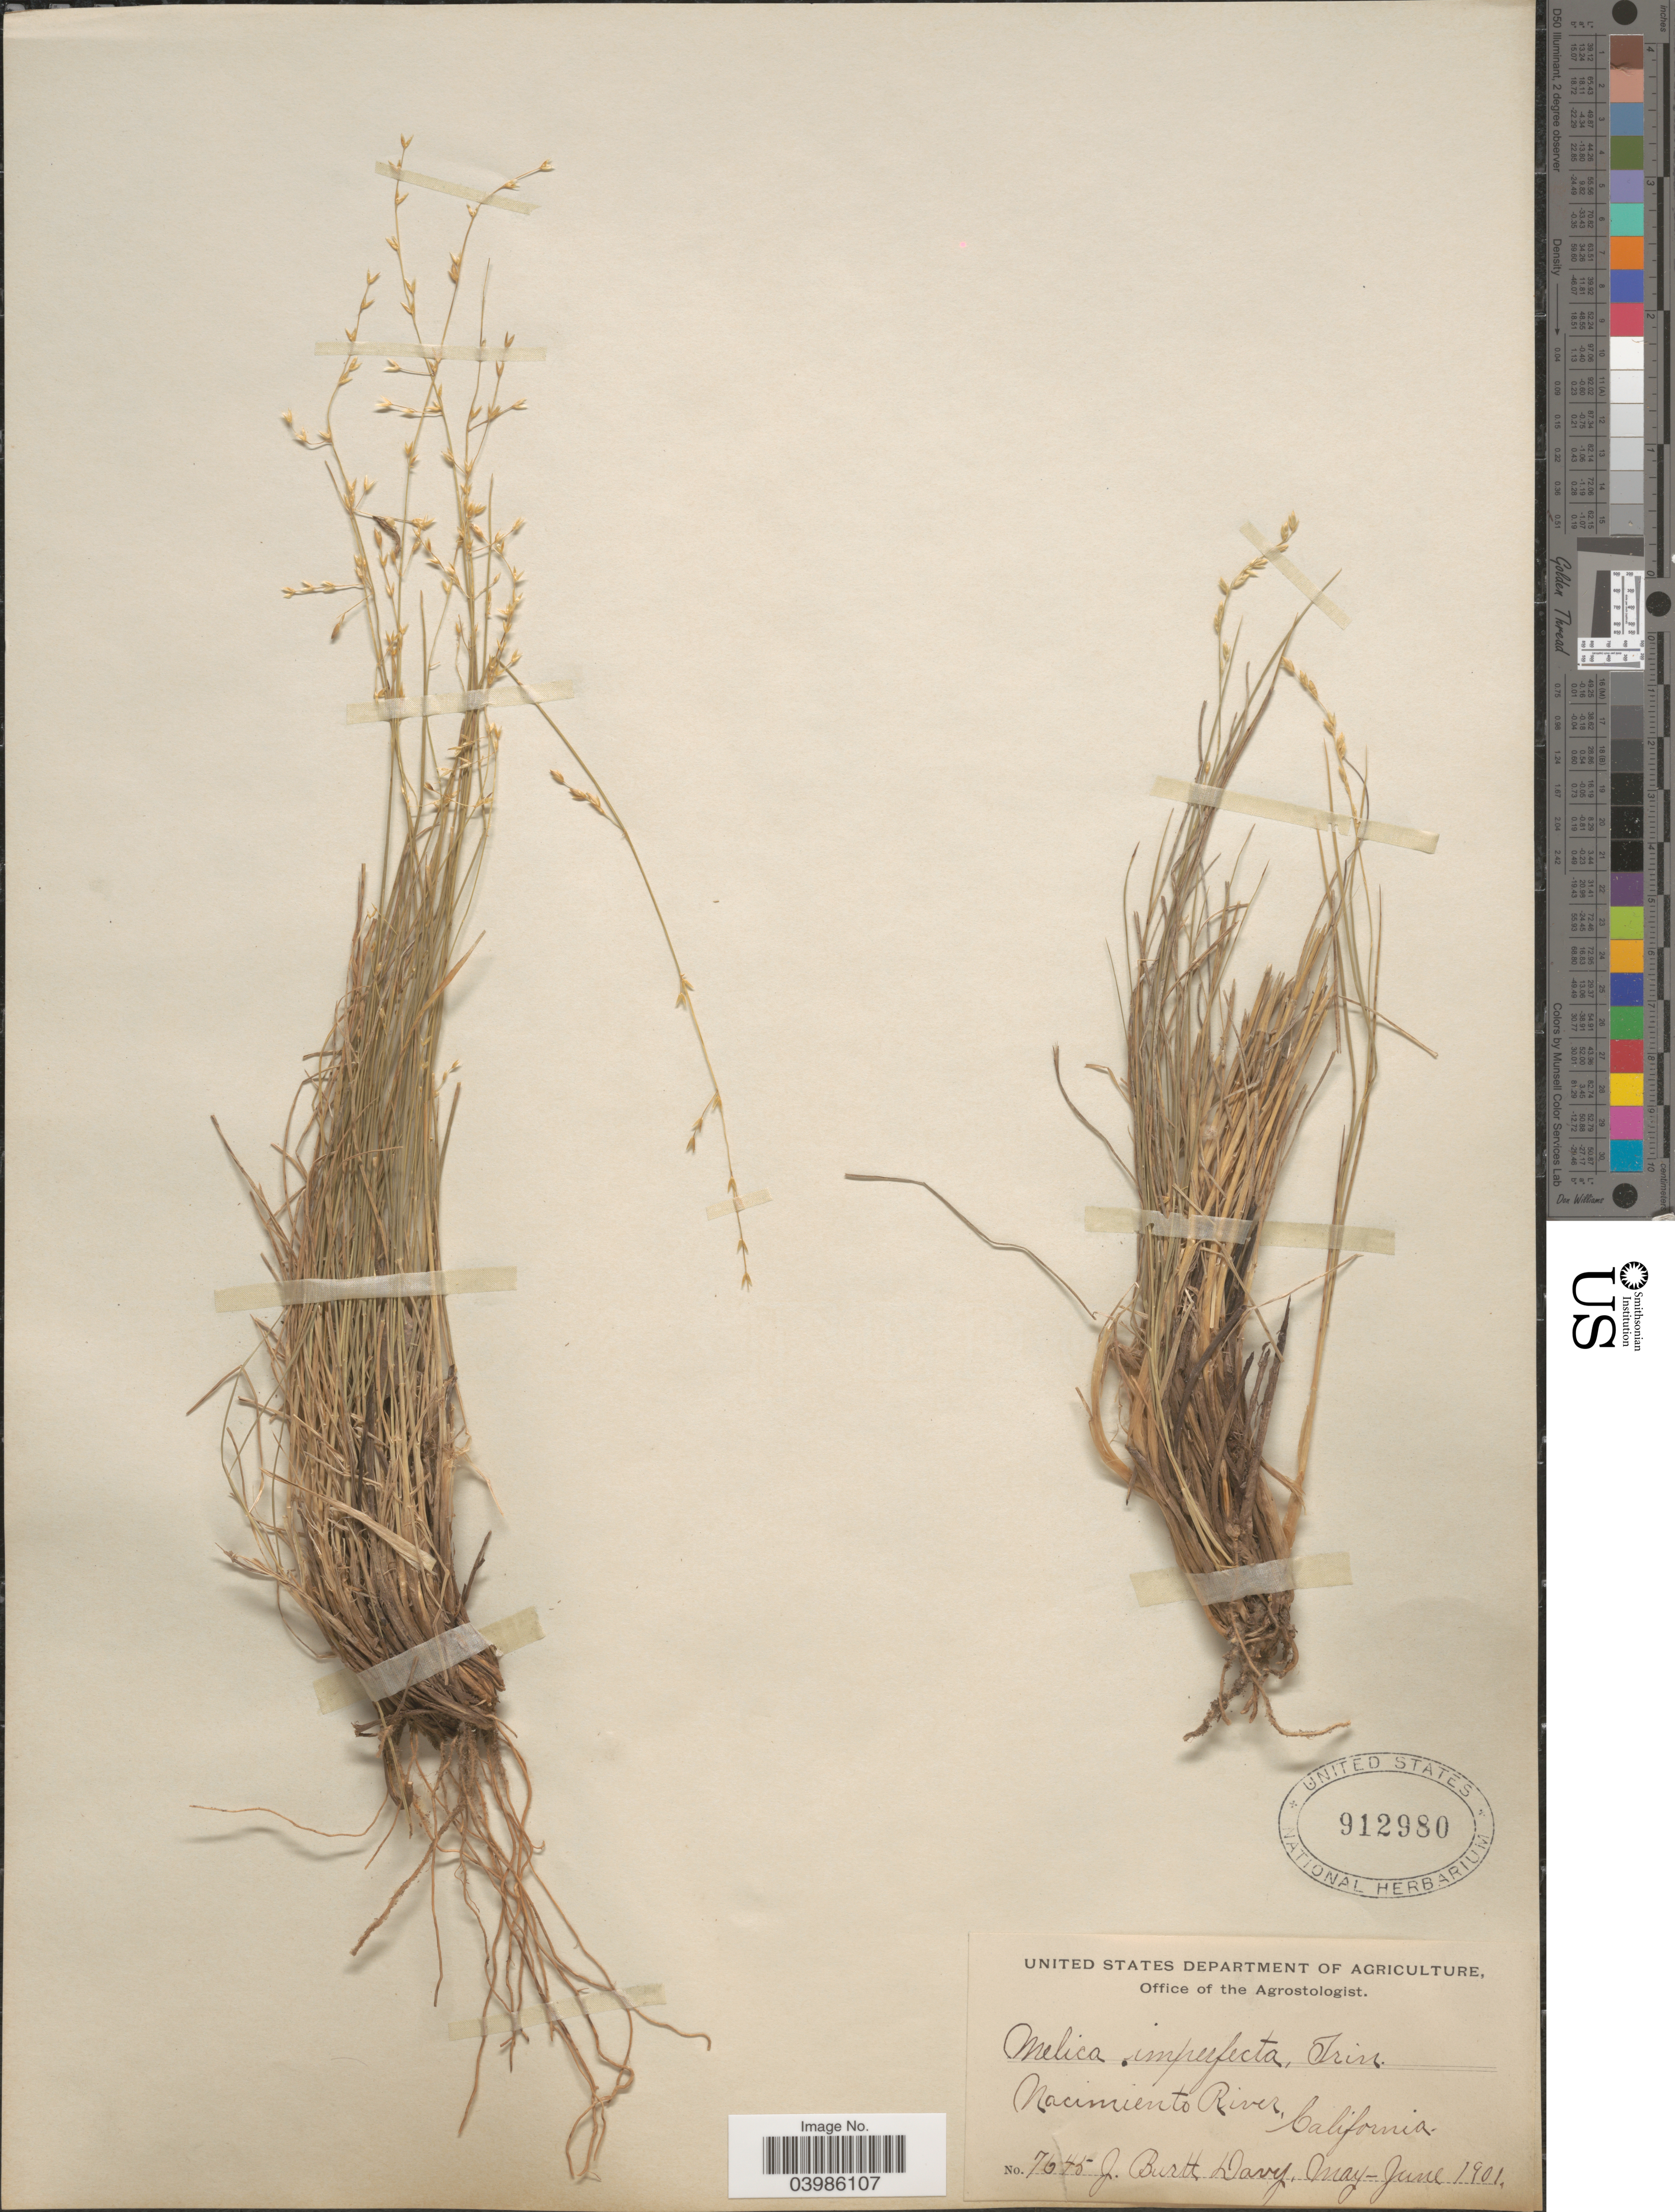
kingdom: Plantae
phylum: Tracheophyta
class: Liliopsida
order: Poales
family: Poaceae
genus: Melica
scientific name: Melica imperfecta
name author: Trin.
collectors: J. Burtt Davy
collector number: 7645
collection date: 1901-05/1901-06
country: United States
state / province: California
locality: Nacimiento River.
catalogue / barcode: US 912980